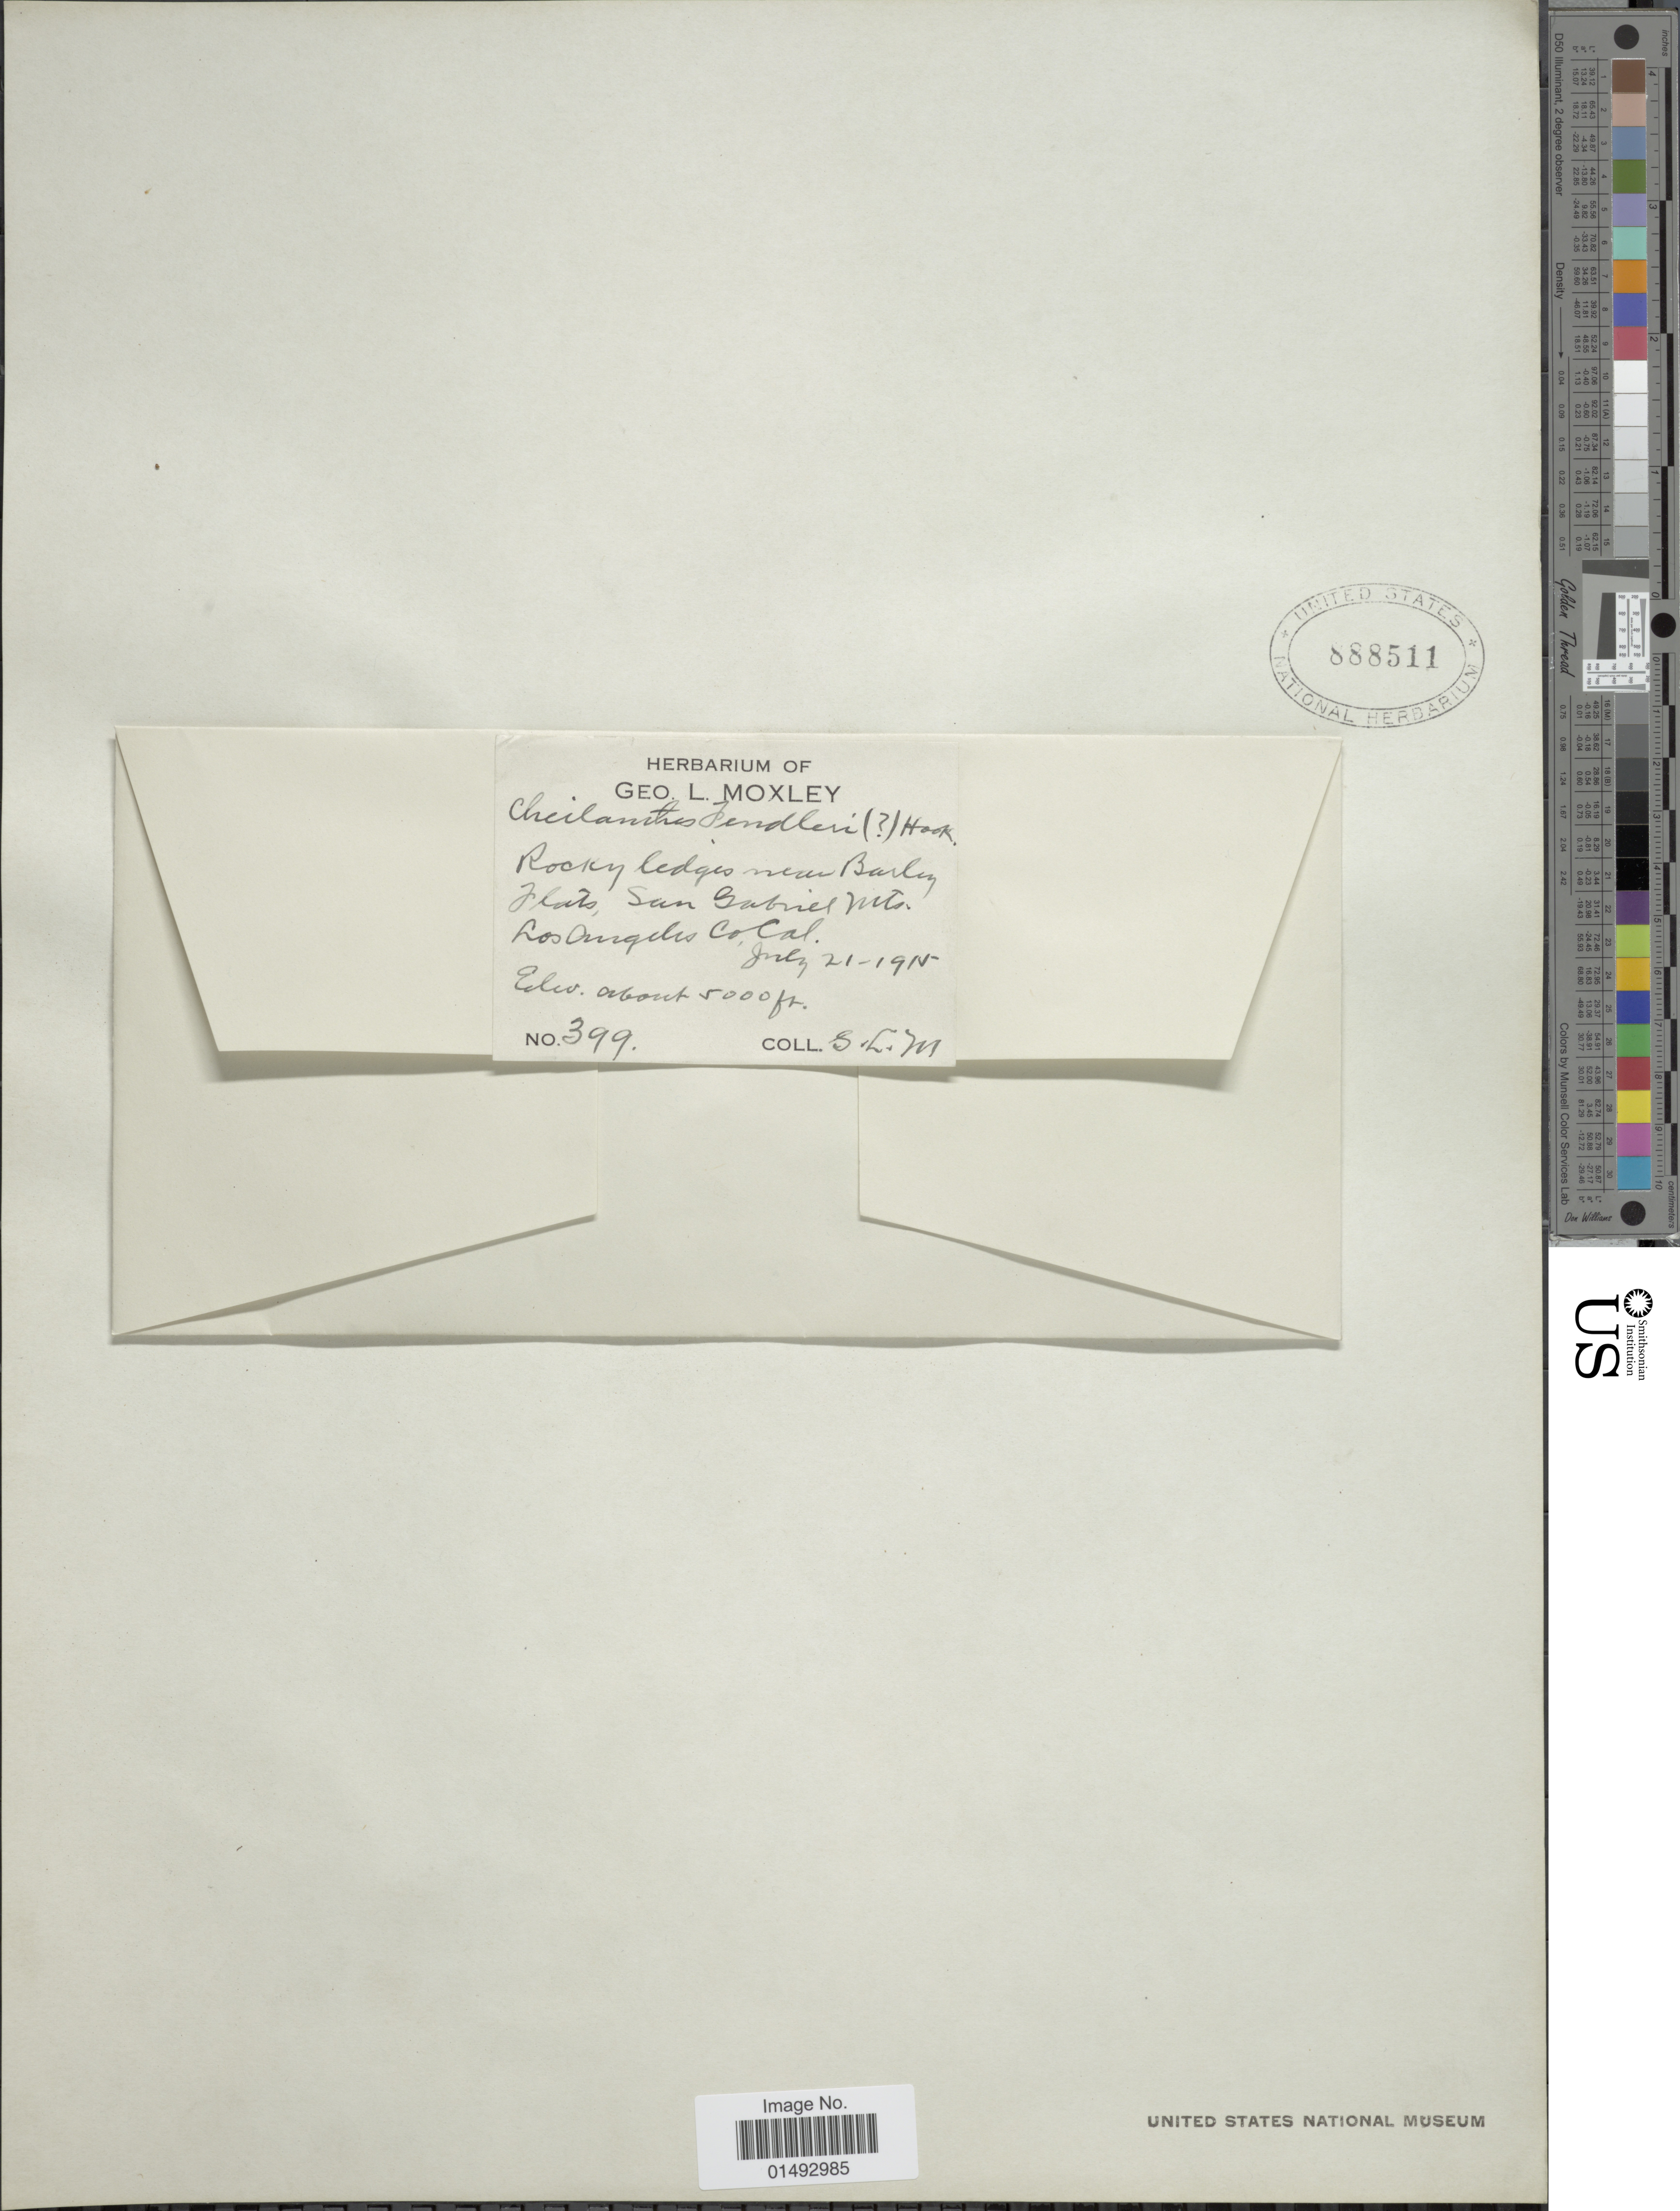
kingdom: Plantae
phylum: Tracheophyta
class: Polypodiopsida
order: Polypodiales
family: Pteridaceae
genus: Myriopteris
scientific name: Myriopteris covillei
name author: (Maxon) Á. Löve & D. Löve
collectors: G. L. Moxley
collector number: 399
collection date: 1915-07-21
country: United States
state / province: California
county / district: Los Angeles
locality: Rocky ledges near Bailey Flats, San Gabriel Mts, Los Angeles Co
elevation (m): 1524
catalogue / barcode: US 888511